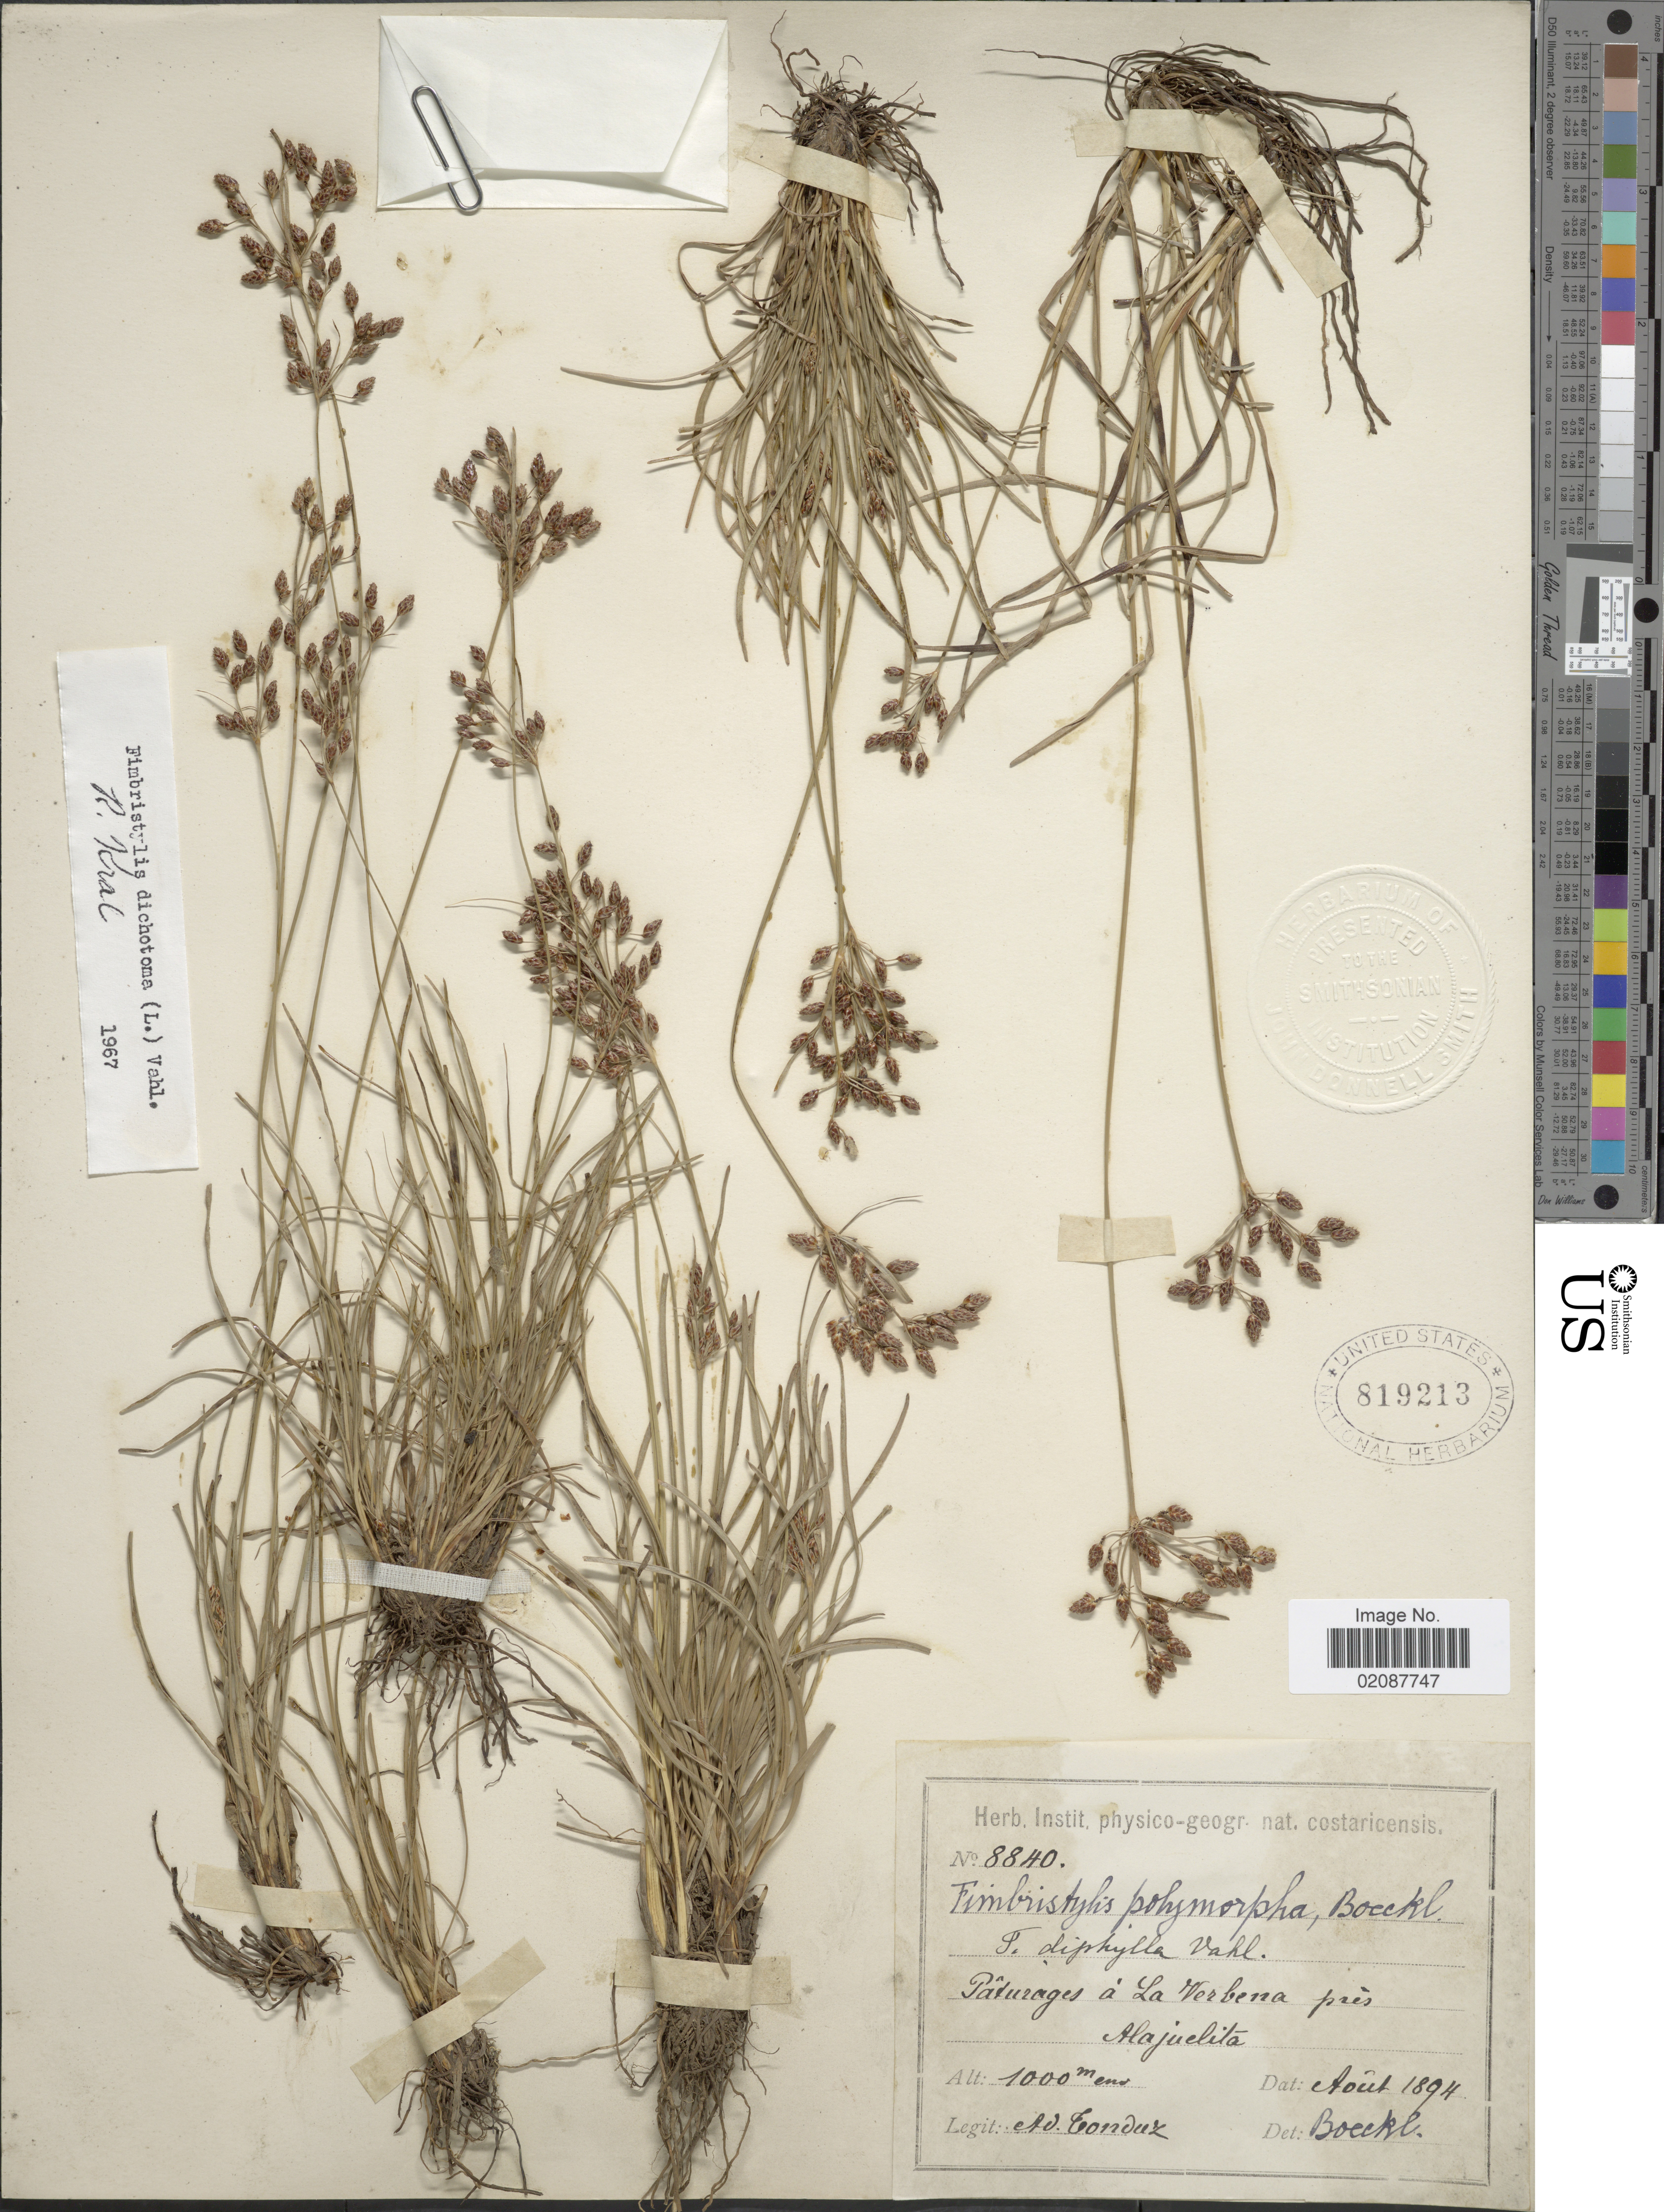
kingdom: Plantae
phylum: Tracheophyta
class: Liliopsida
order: Poales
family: Cyperaceae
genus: Fimbristylis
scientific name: Fimbristylis dichotoma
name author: (L.) Vahl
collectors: A. Tonduz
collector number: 8840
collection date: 1894-08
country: Costa Rica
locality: Paturages a La Verbena pres Alajuelita.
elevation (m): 1000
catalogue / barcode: US 819213